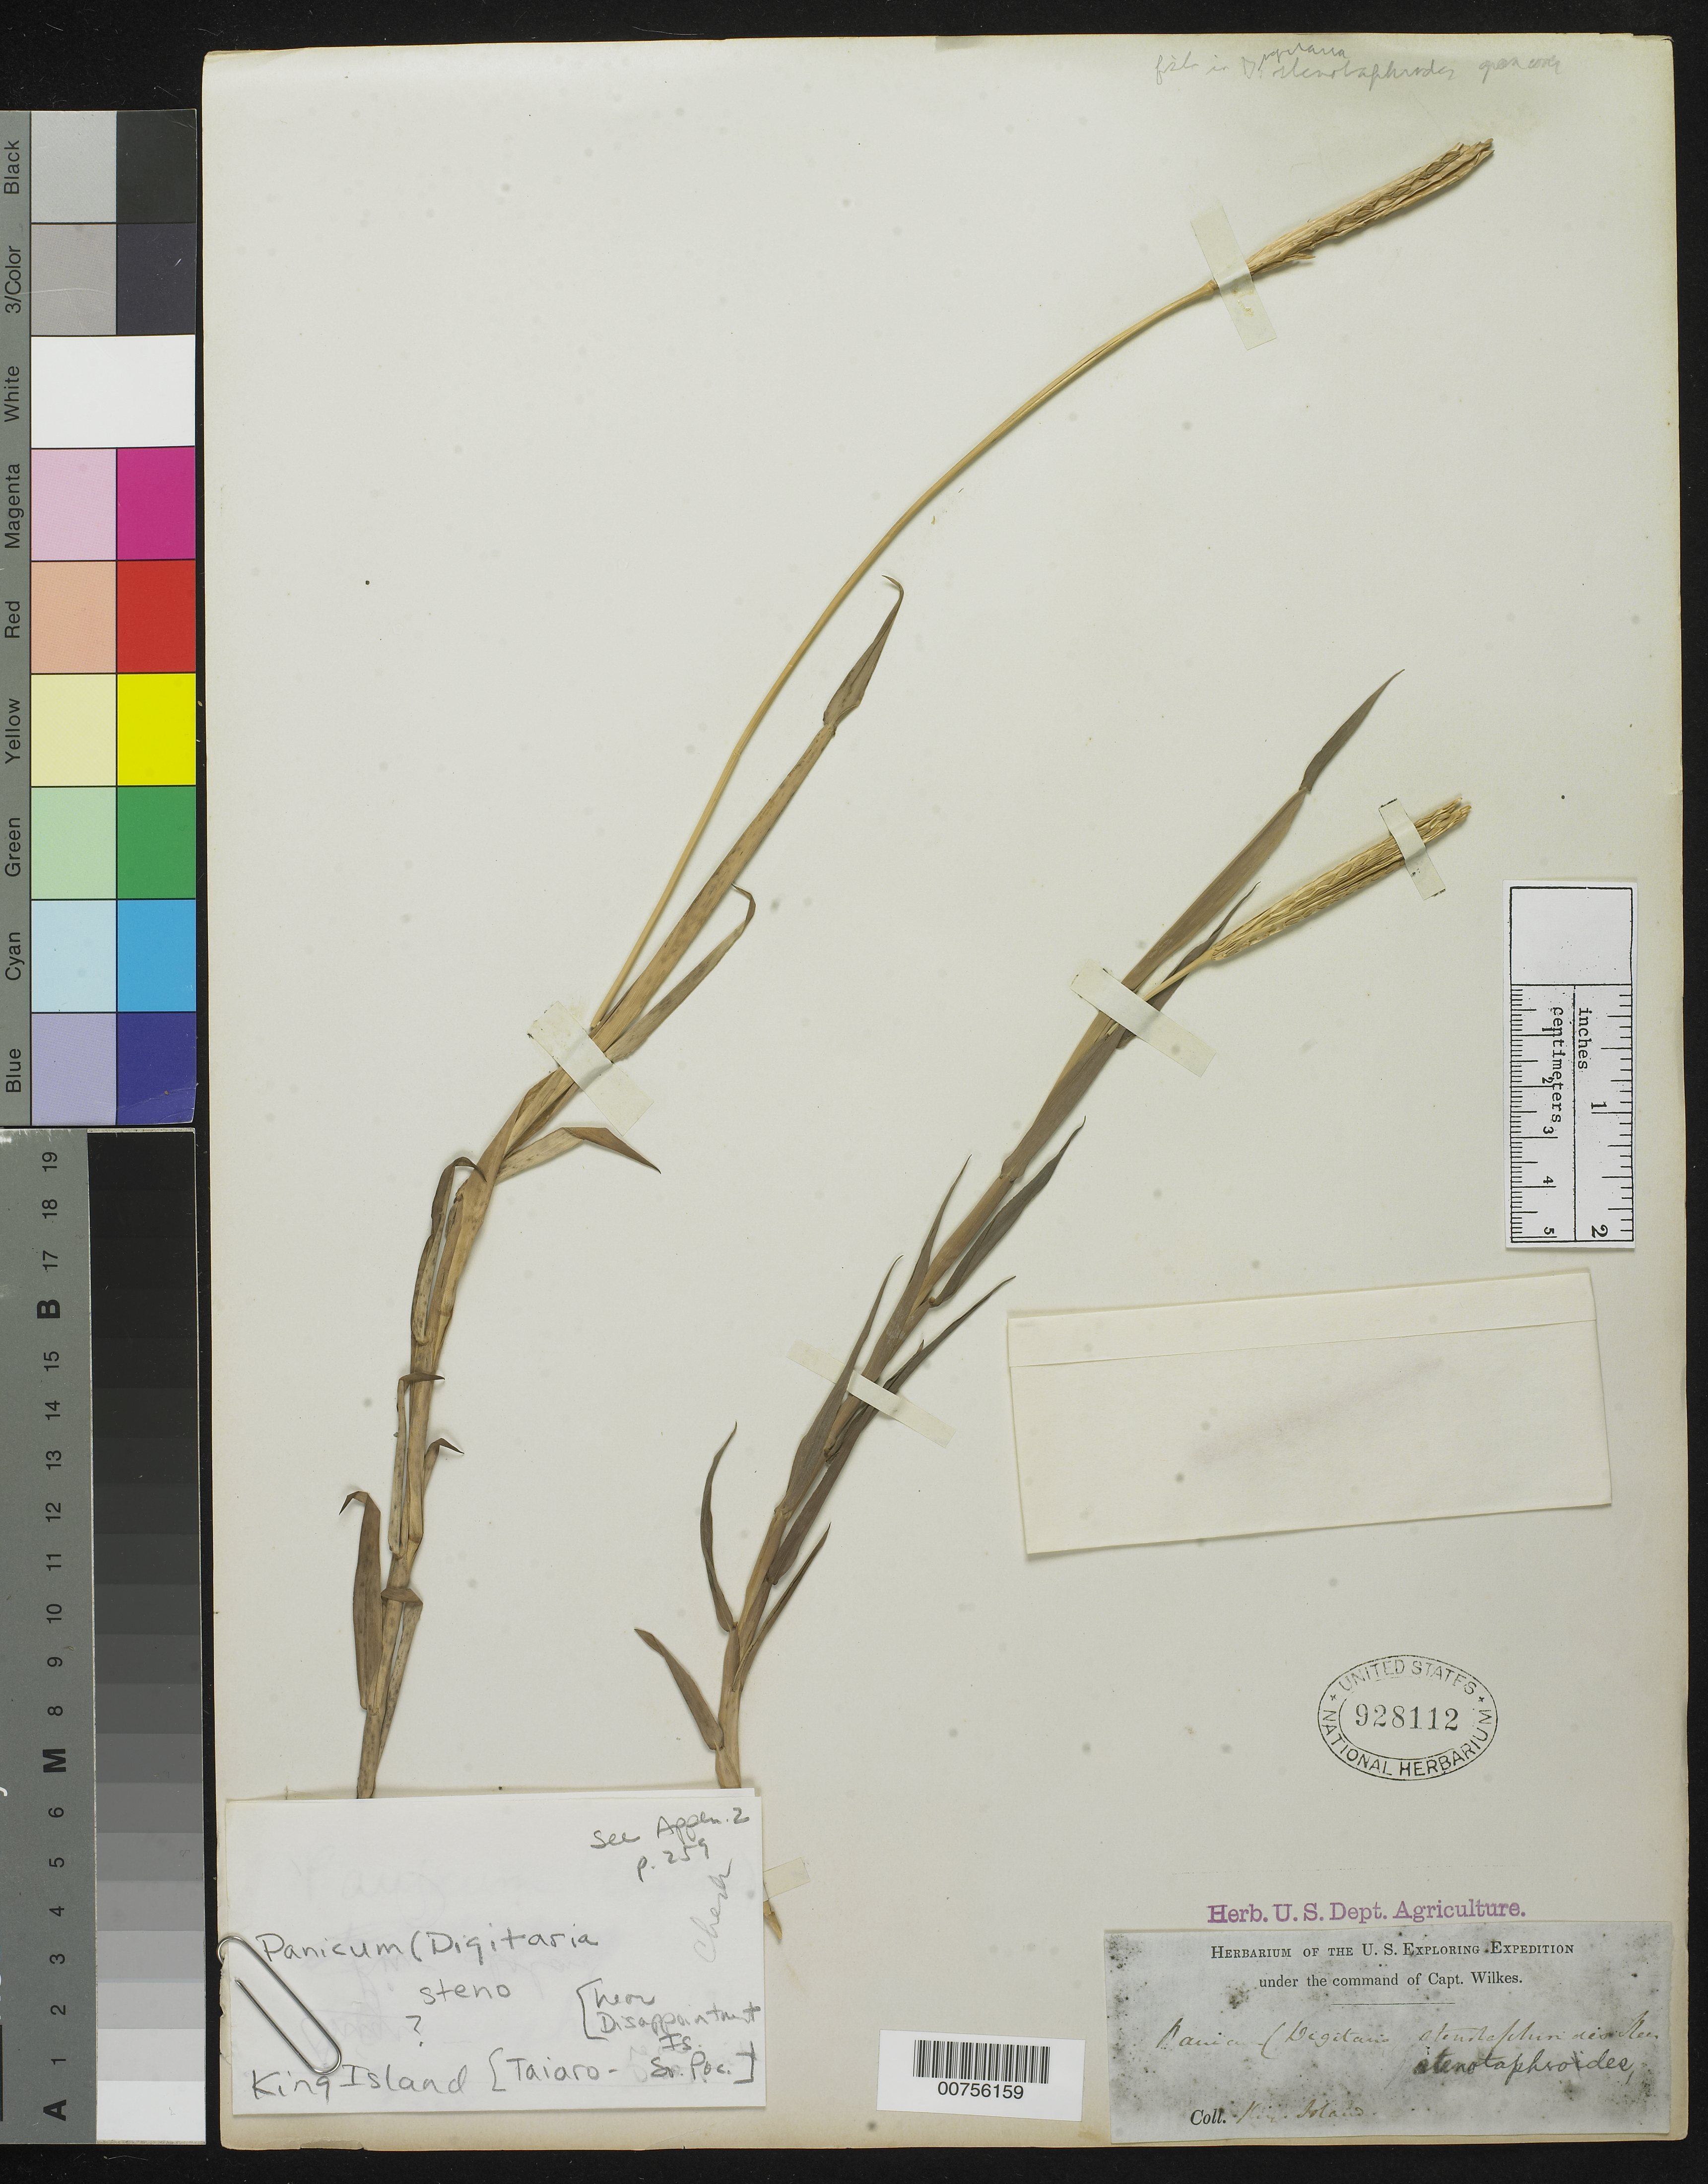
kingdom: Plantae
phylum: Tracheophyta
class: Liliopsida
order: Poales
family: Poaceae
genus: Panicum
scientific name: Panicum digitaria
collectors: Wilkes Explor. Exped.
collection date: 1838/1842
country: Australia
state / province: Tasmania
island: King's Island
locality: King Island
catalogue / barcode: US 928112